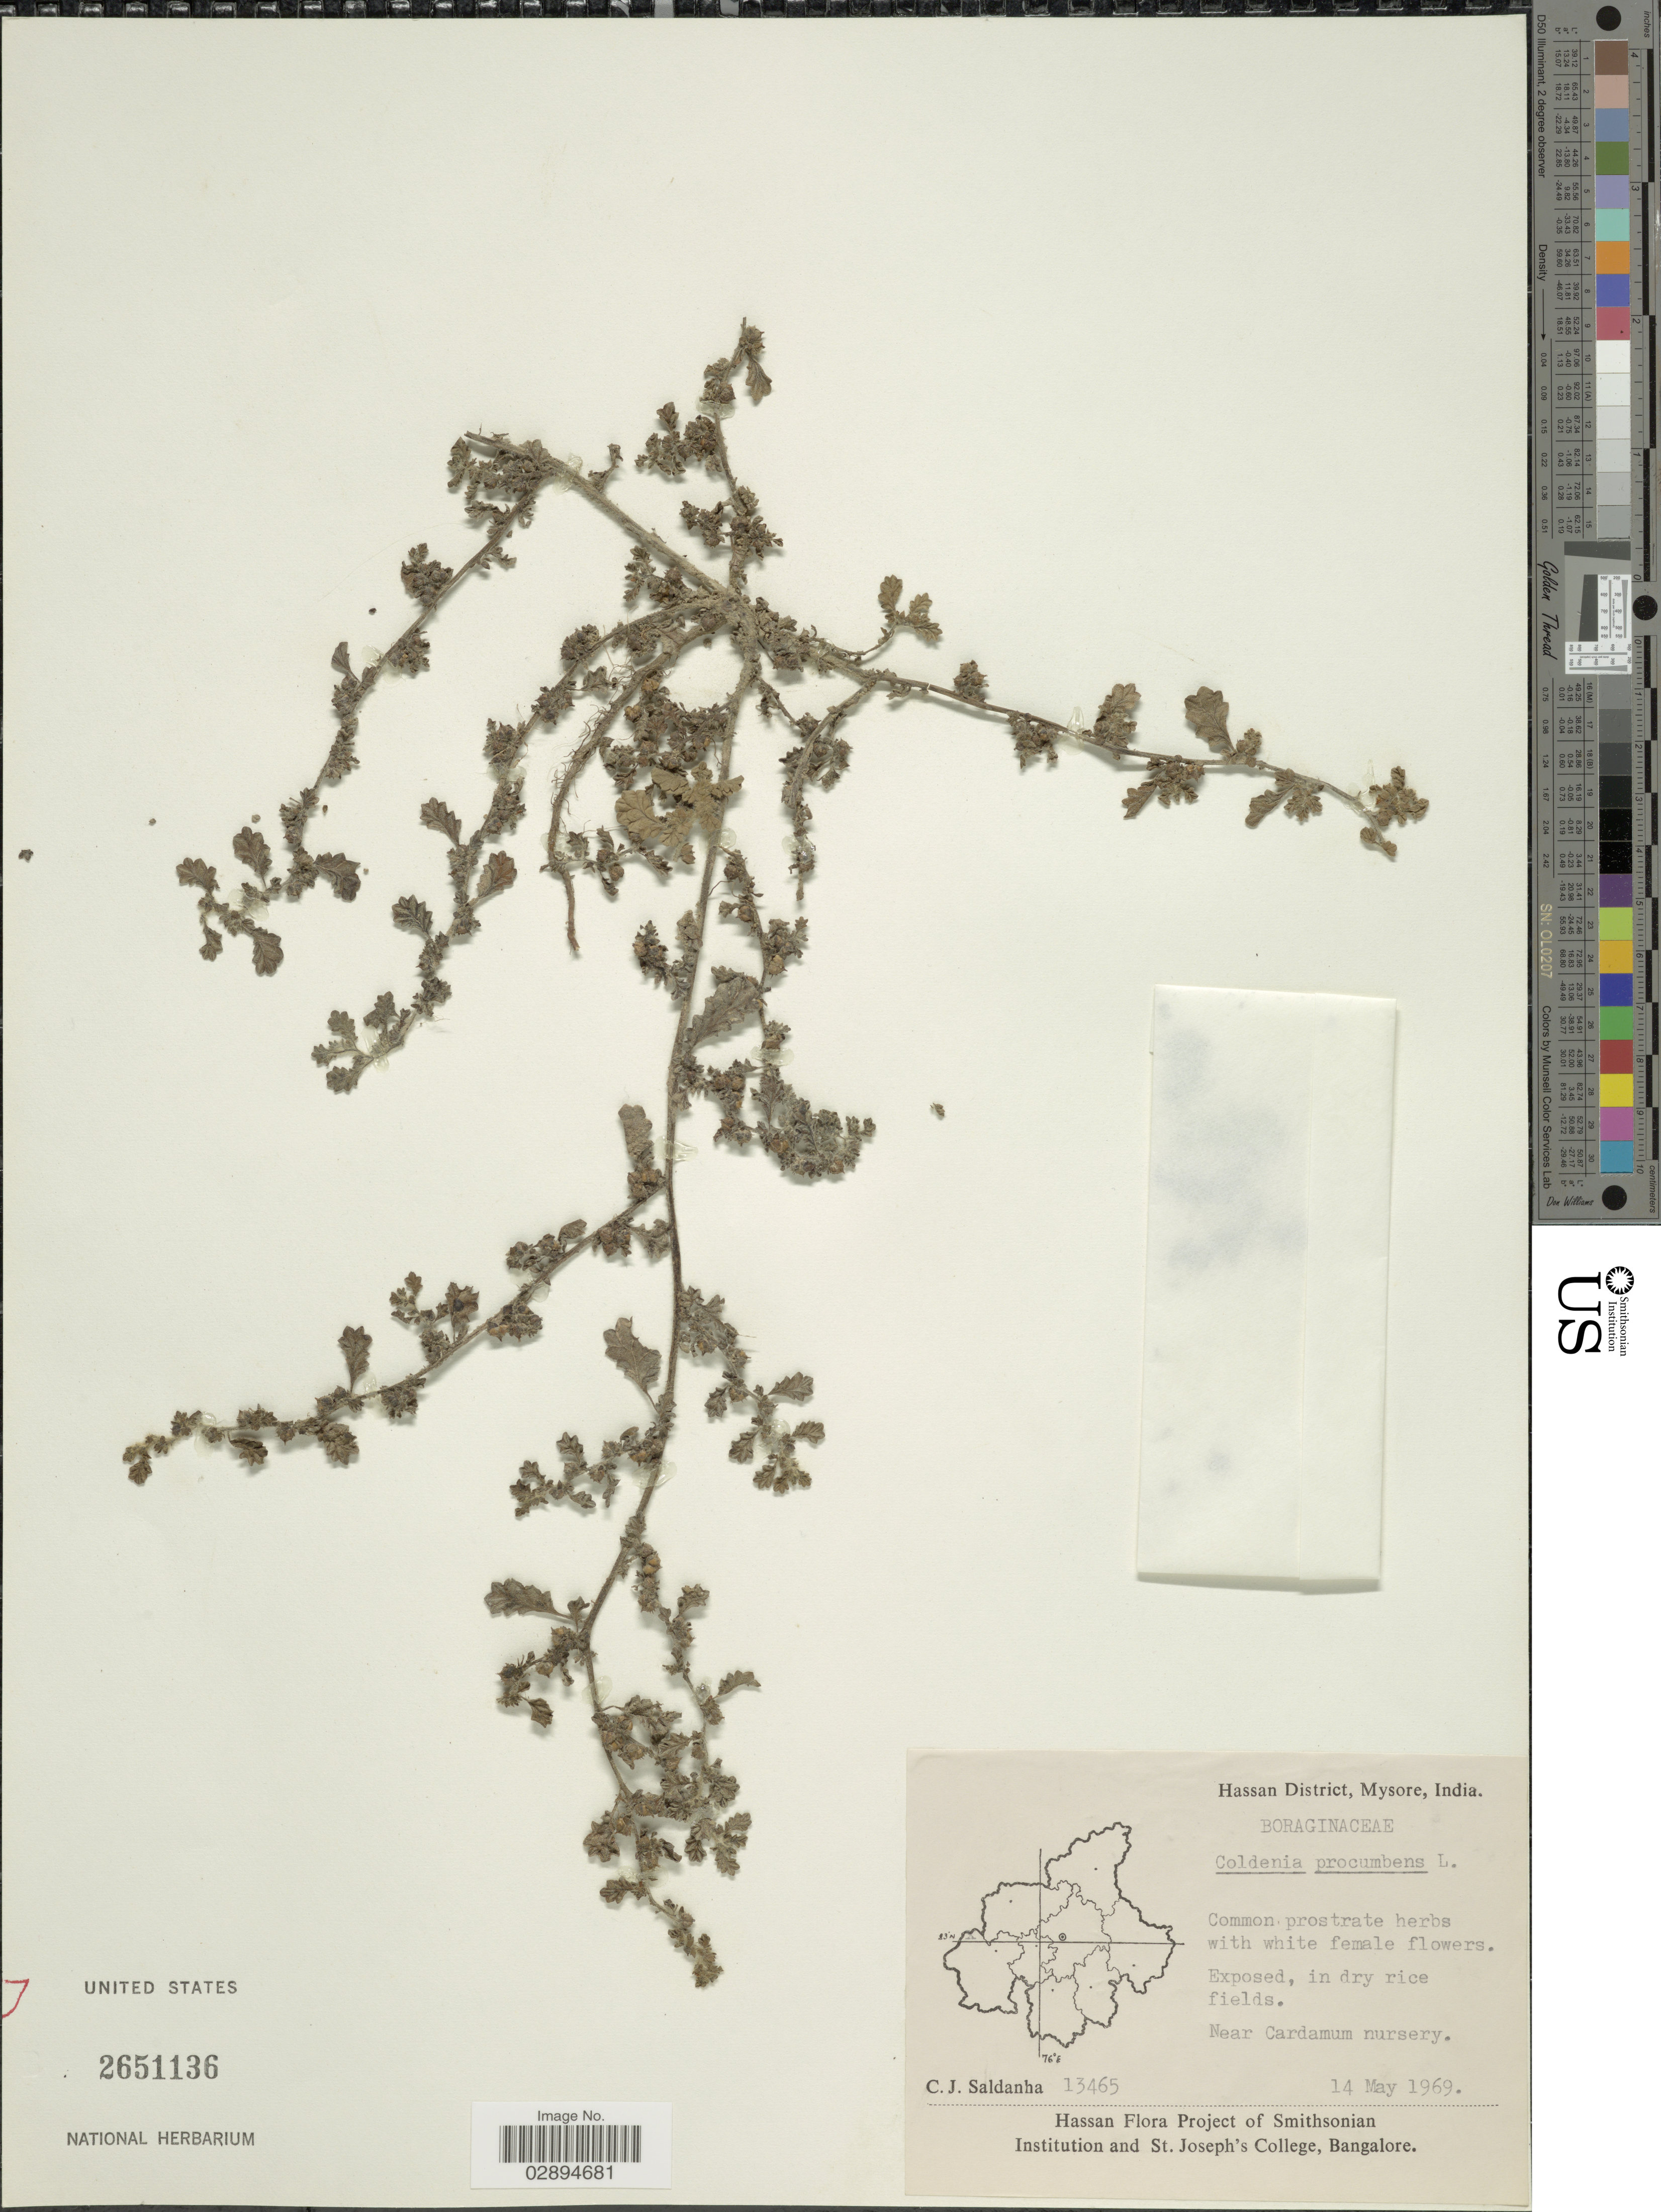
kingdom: Plantae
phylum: Tracheophyta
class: Magnoliopsida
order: Boraginales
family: Coldeniaceae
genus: Coldenia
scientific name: Coldenia procumbens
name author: L.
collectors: C. J. Saldanha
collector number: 13465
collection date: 1969-05-14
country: India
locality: Hassan District, Mysore. Exposed, in dry rice fields. Near Cardamum nursery.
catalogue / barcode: US 2651136